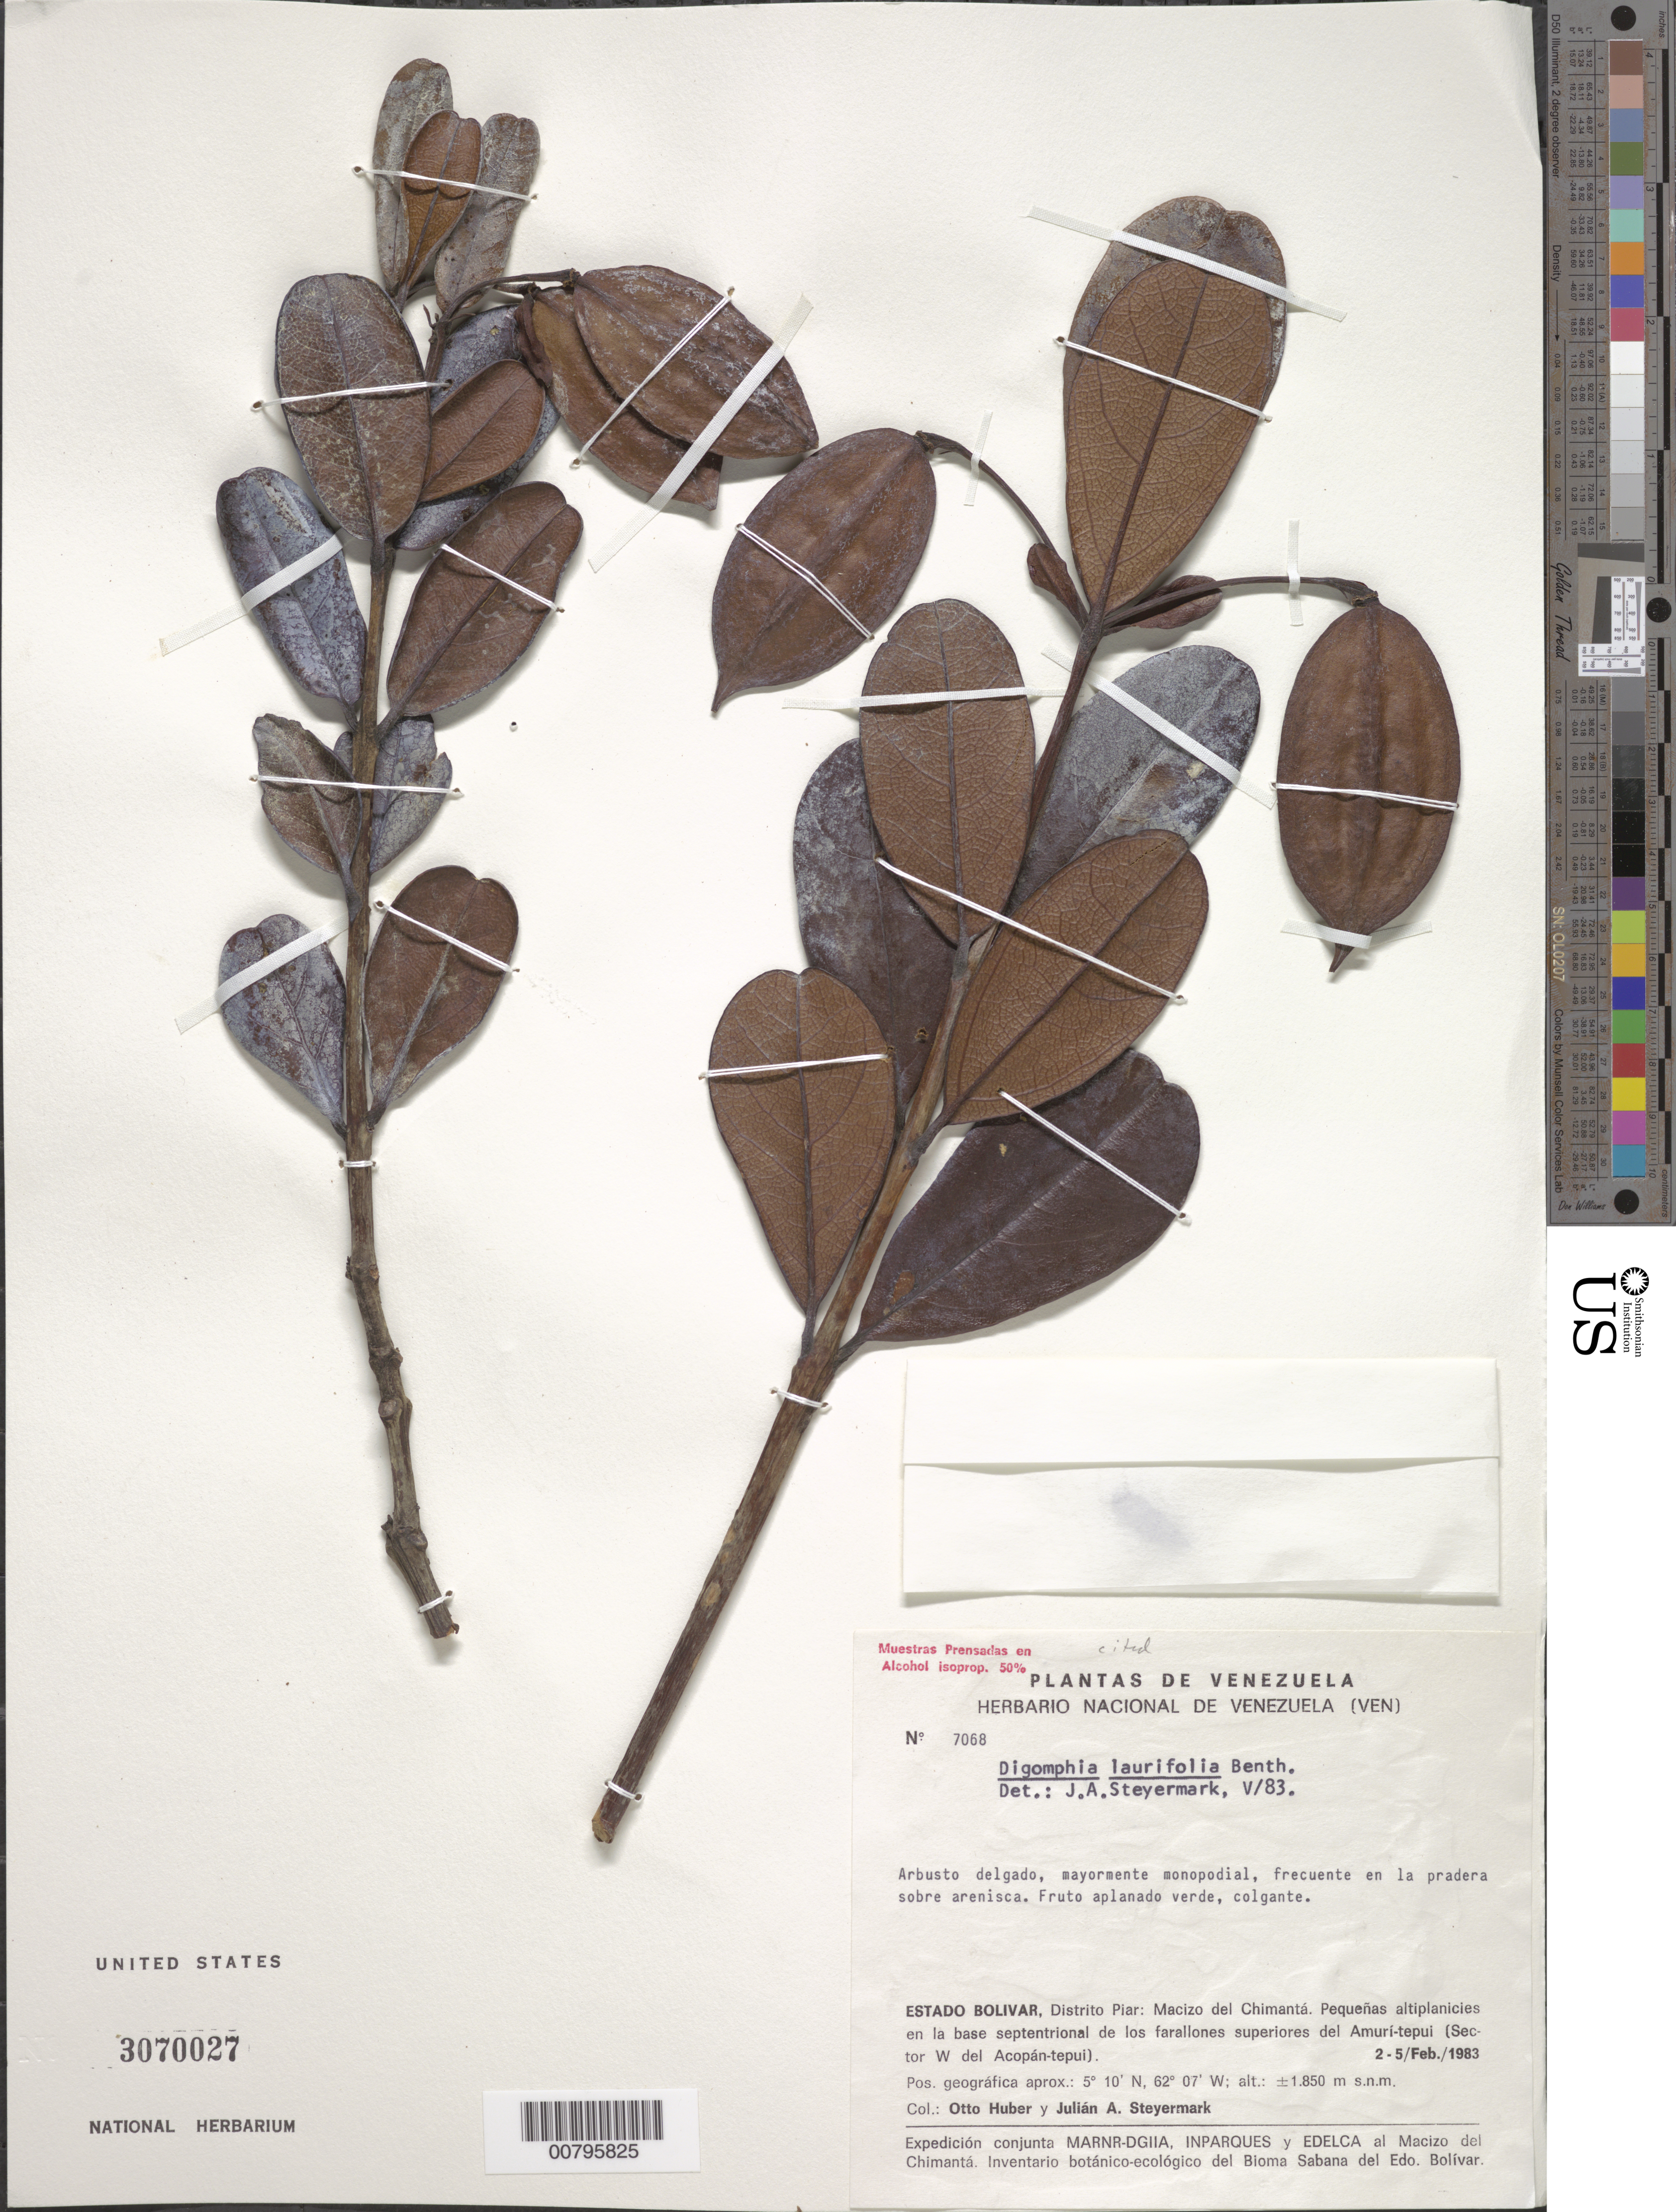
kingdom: Plantae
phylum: Tracheophyta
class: Magnoliopsida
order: Lamiales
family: Bignoniaceae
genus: Digomphia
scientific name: Digomphia laurifolia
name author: Benth.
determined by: Steyermark, Julian A., (VEN)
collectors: O. Huber & J. Steyermark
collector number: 7068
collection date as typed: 2-Feb-83 to 5-Feb-83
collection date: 1983-02-02/1983-02-05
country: Venezuela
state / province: Bolívar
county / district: Piar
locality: Macizo del Chimantá, los farallones superíores del Amurí-tepuí (sect. W Acopán-tepuí)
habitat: Pequeñas altiplanicies en la base septentrional del tepui, en la pradera sobre arenisca.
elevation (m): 1850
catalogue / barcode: US 3070027